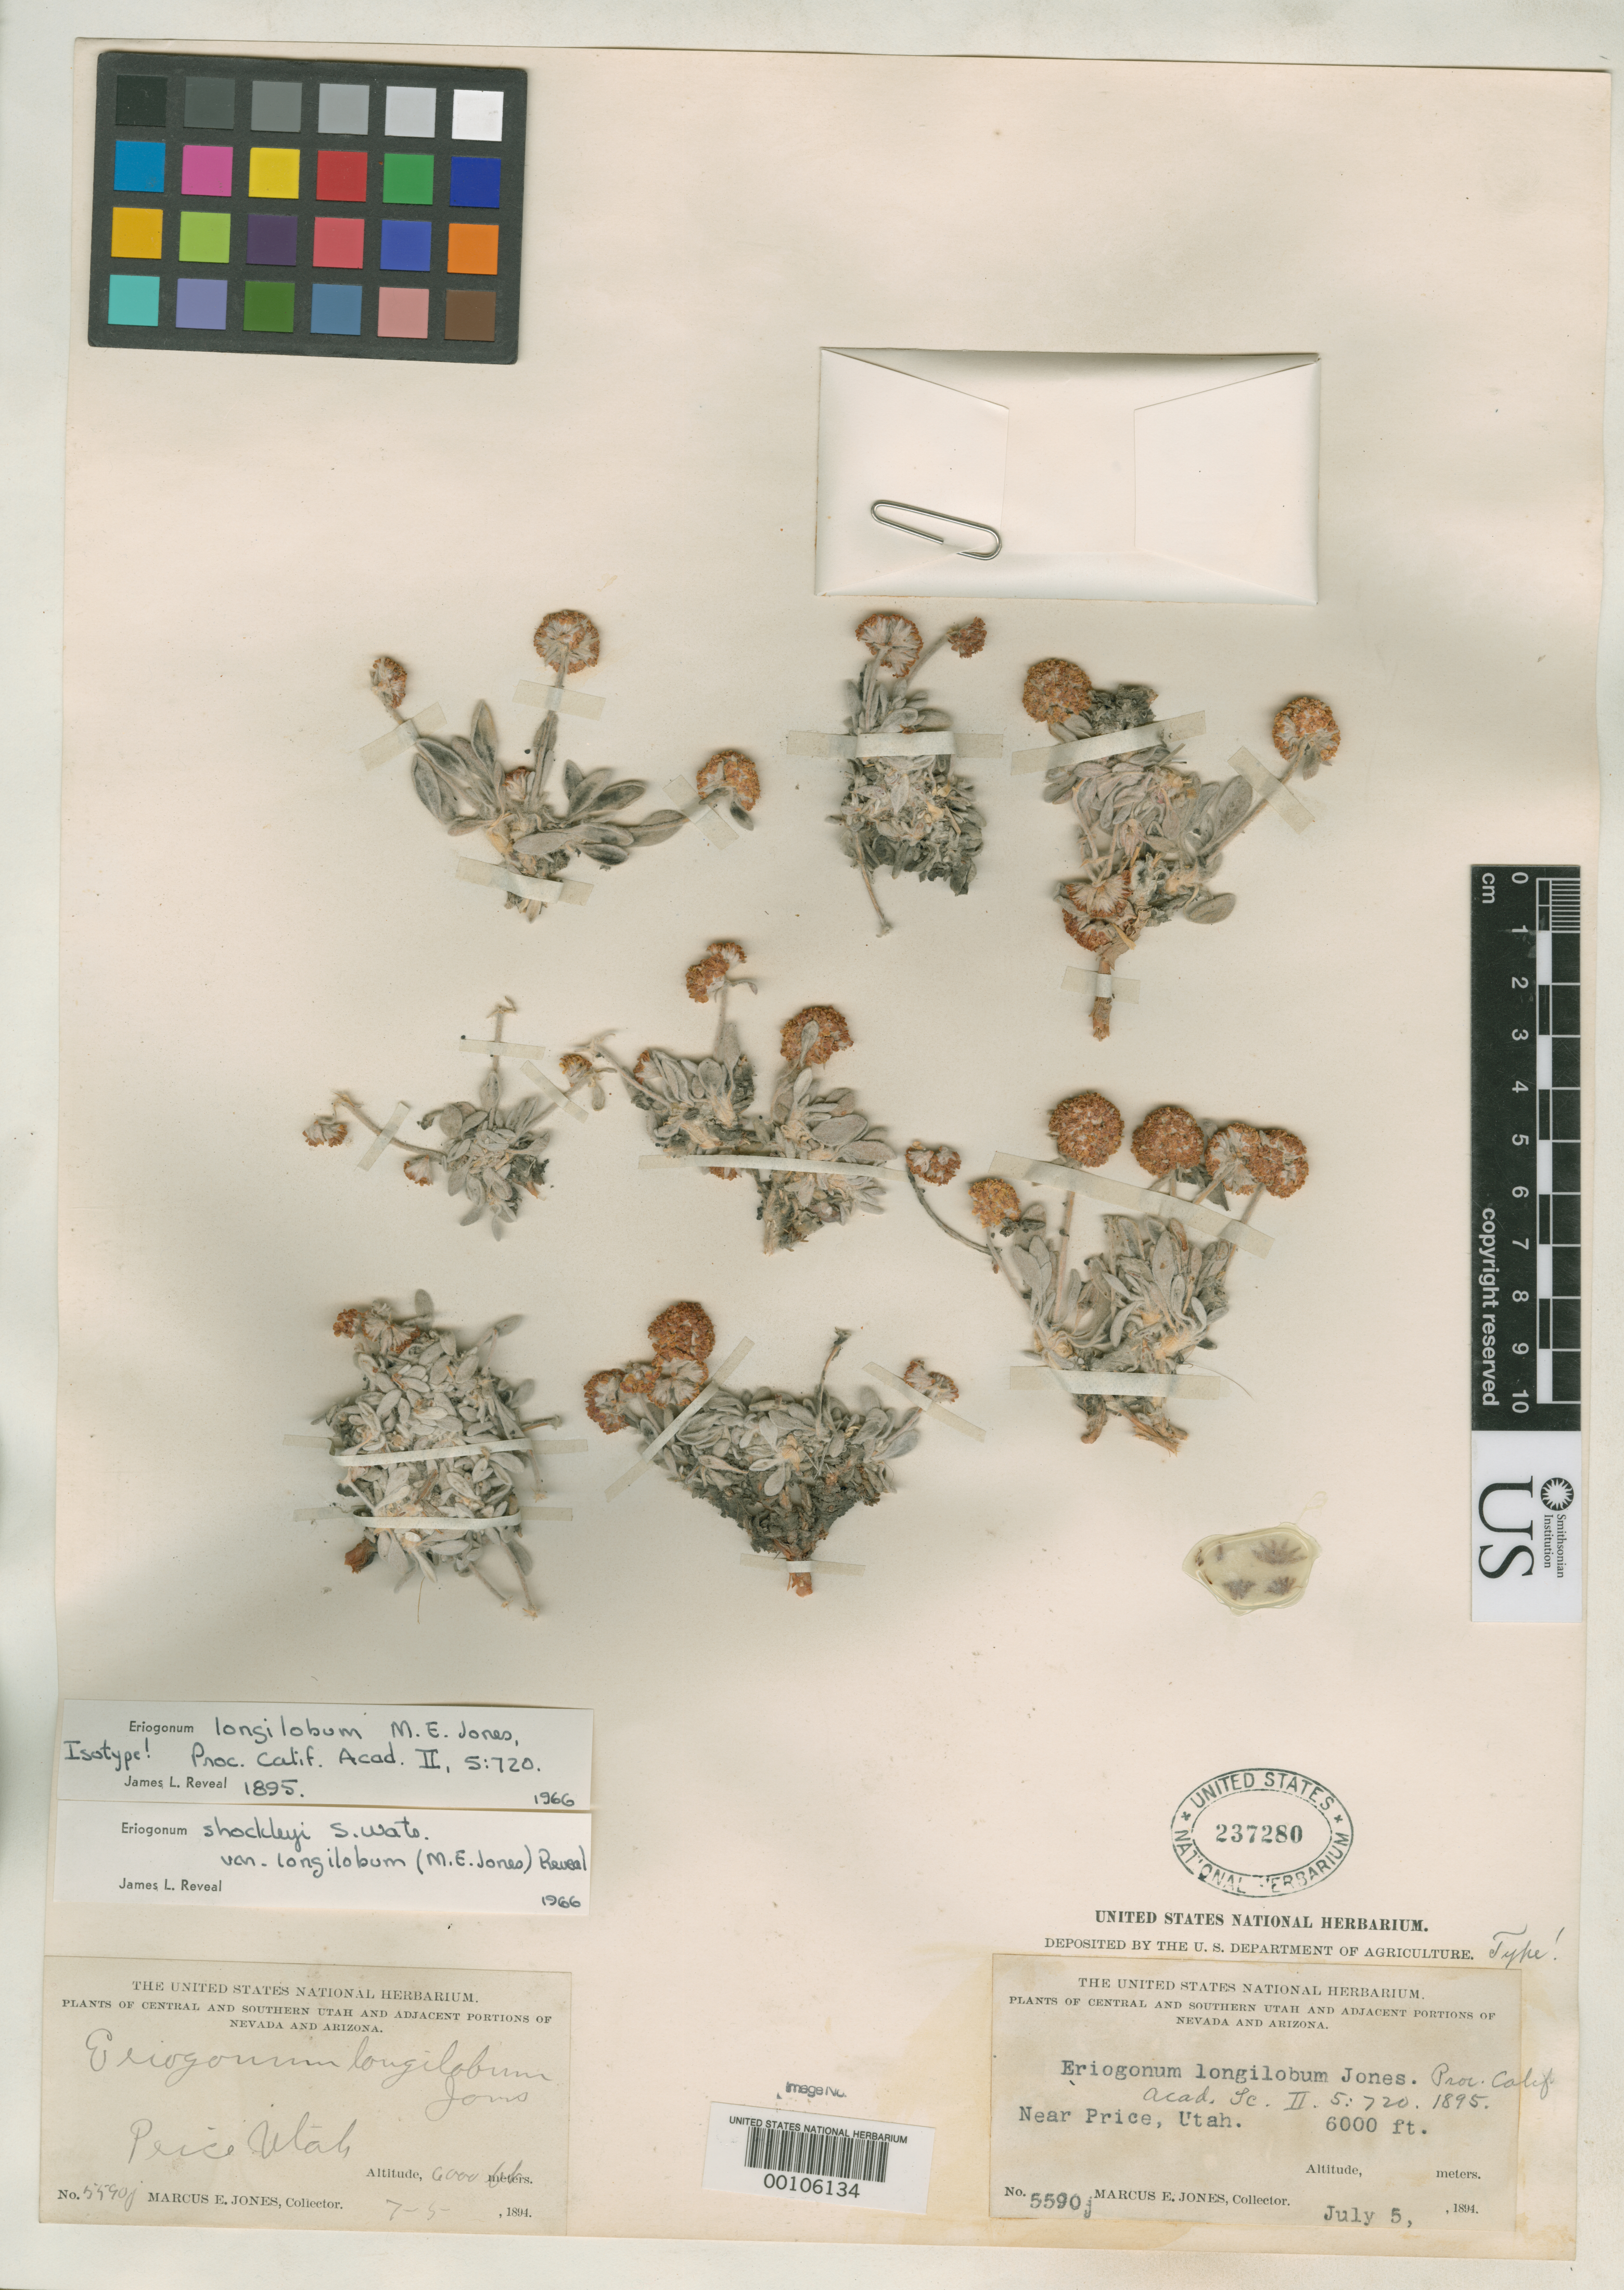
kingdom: Plantae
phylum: Tracheophyta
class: Magnoliopsida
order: Caryophyllales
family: Polygonaceae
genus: Eriogonum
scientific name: Eriogonum longilobum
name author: M.E. Jones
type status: Isotype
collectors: M. E. Jones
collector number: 5590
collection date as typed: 05 Jul 1894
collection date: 1894-07-05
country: United States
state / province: Utah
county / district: Carbon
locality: Near Price.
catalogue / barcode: US 237280